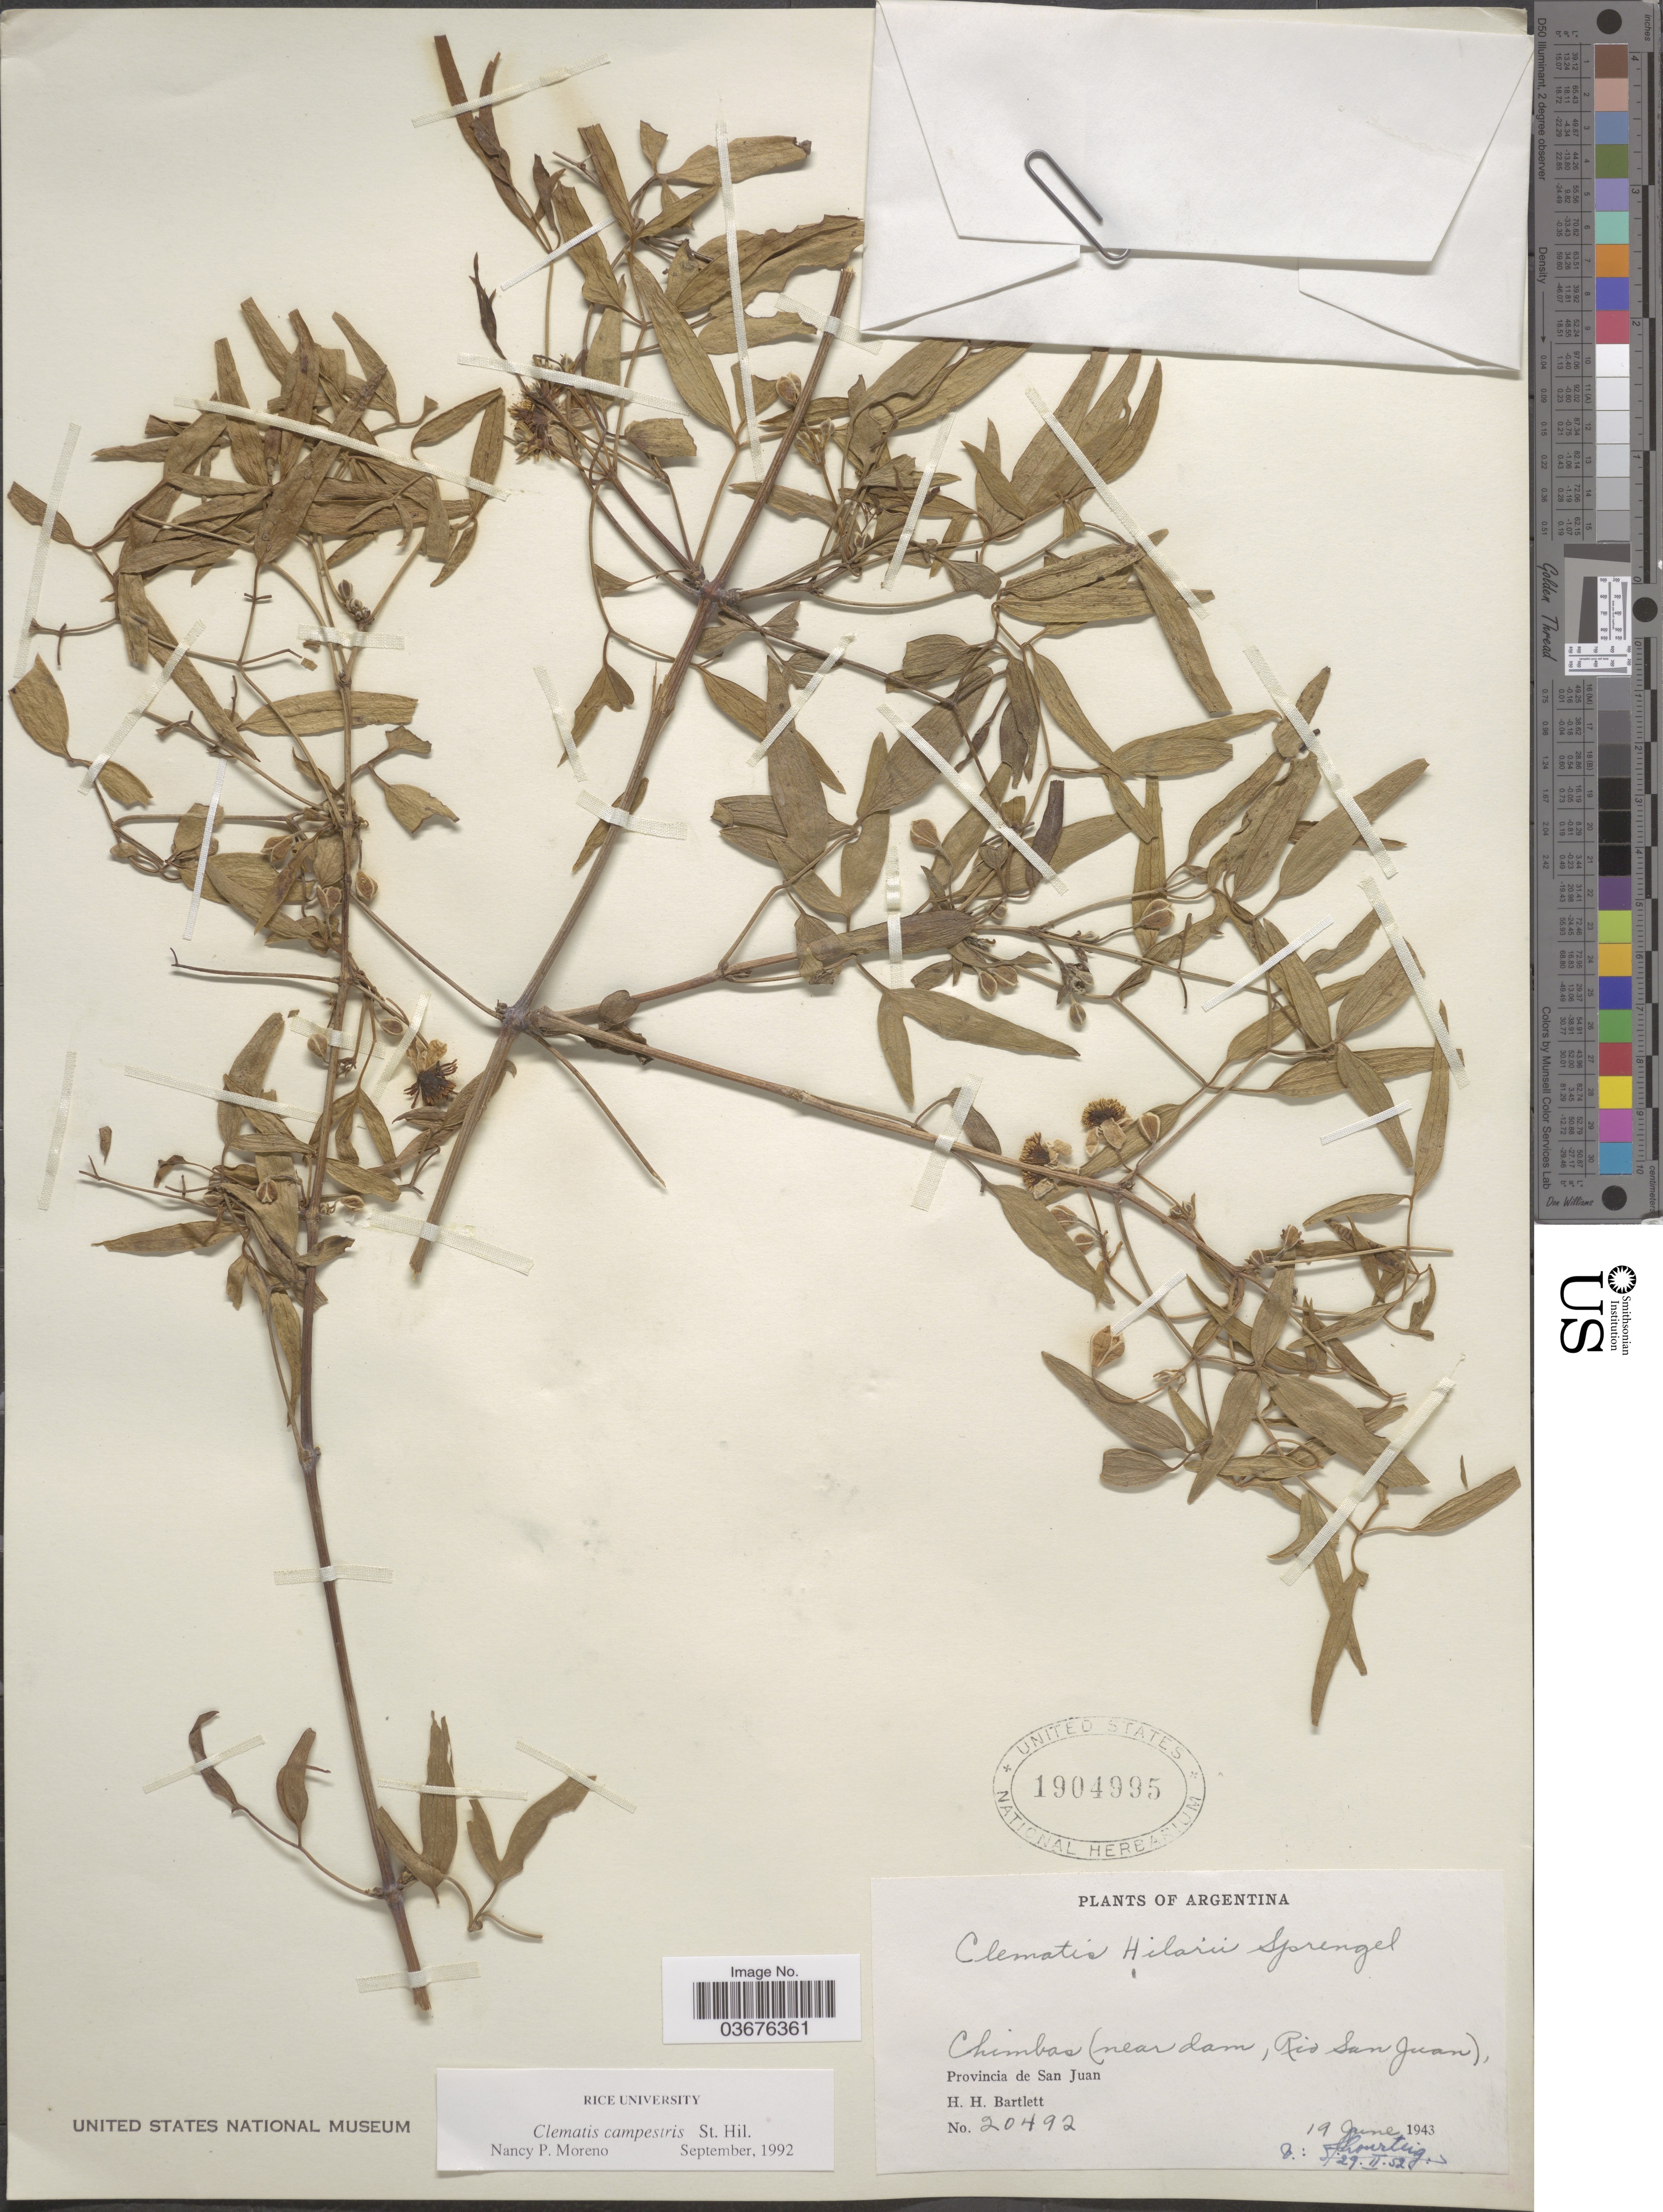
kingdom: Plantae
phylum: Tracheophyta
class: Magnoliopsida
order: Ranunculales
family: Ranunculaceae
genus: Clematis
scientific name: Clematis campestris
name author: A. St.-Hil.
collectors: H. H. Bartlett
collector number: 20492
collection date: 1943-06-19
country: Argentina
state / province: San Juan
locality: Chimbas (near dam, Rio San Juan).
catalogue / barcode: US 1904995